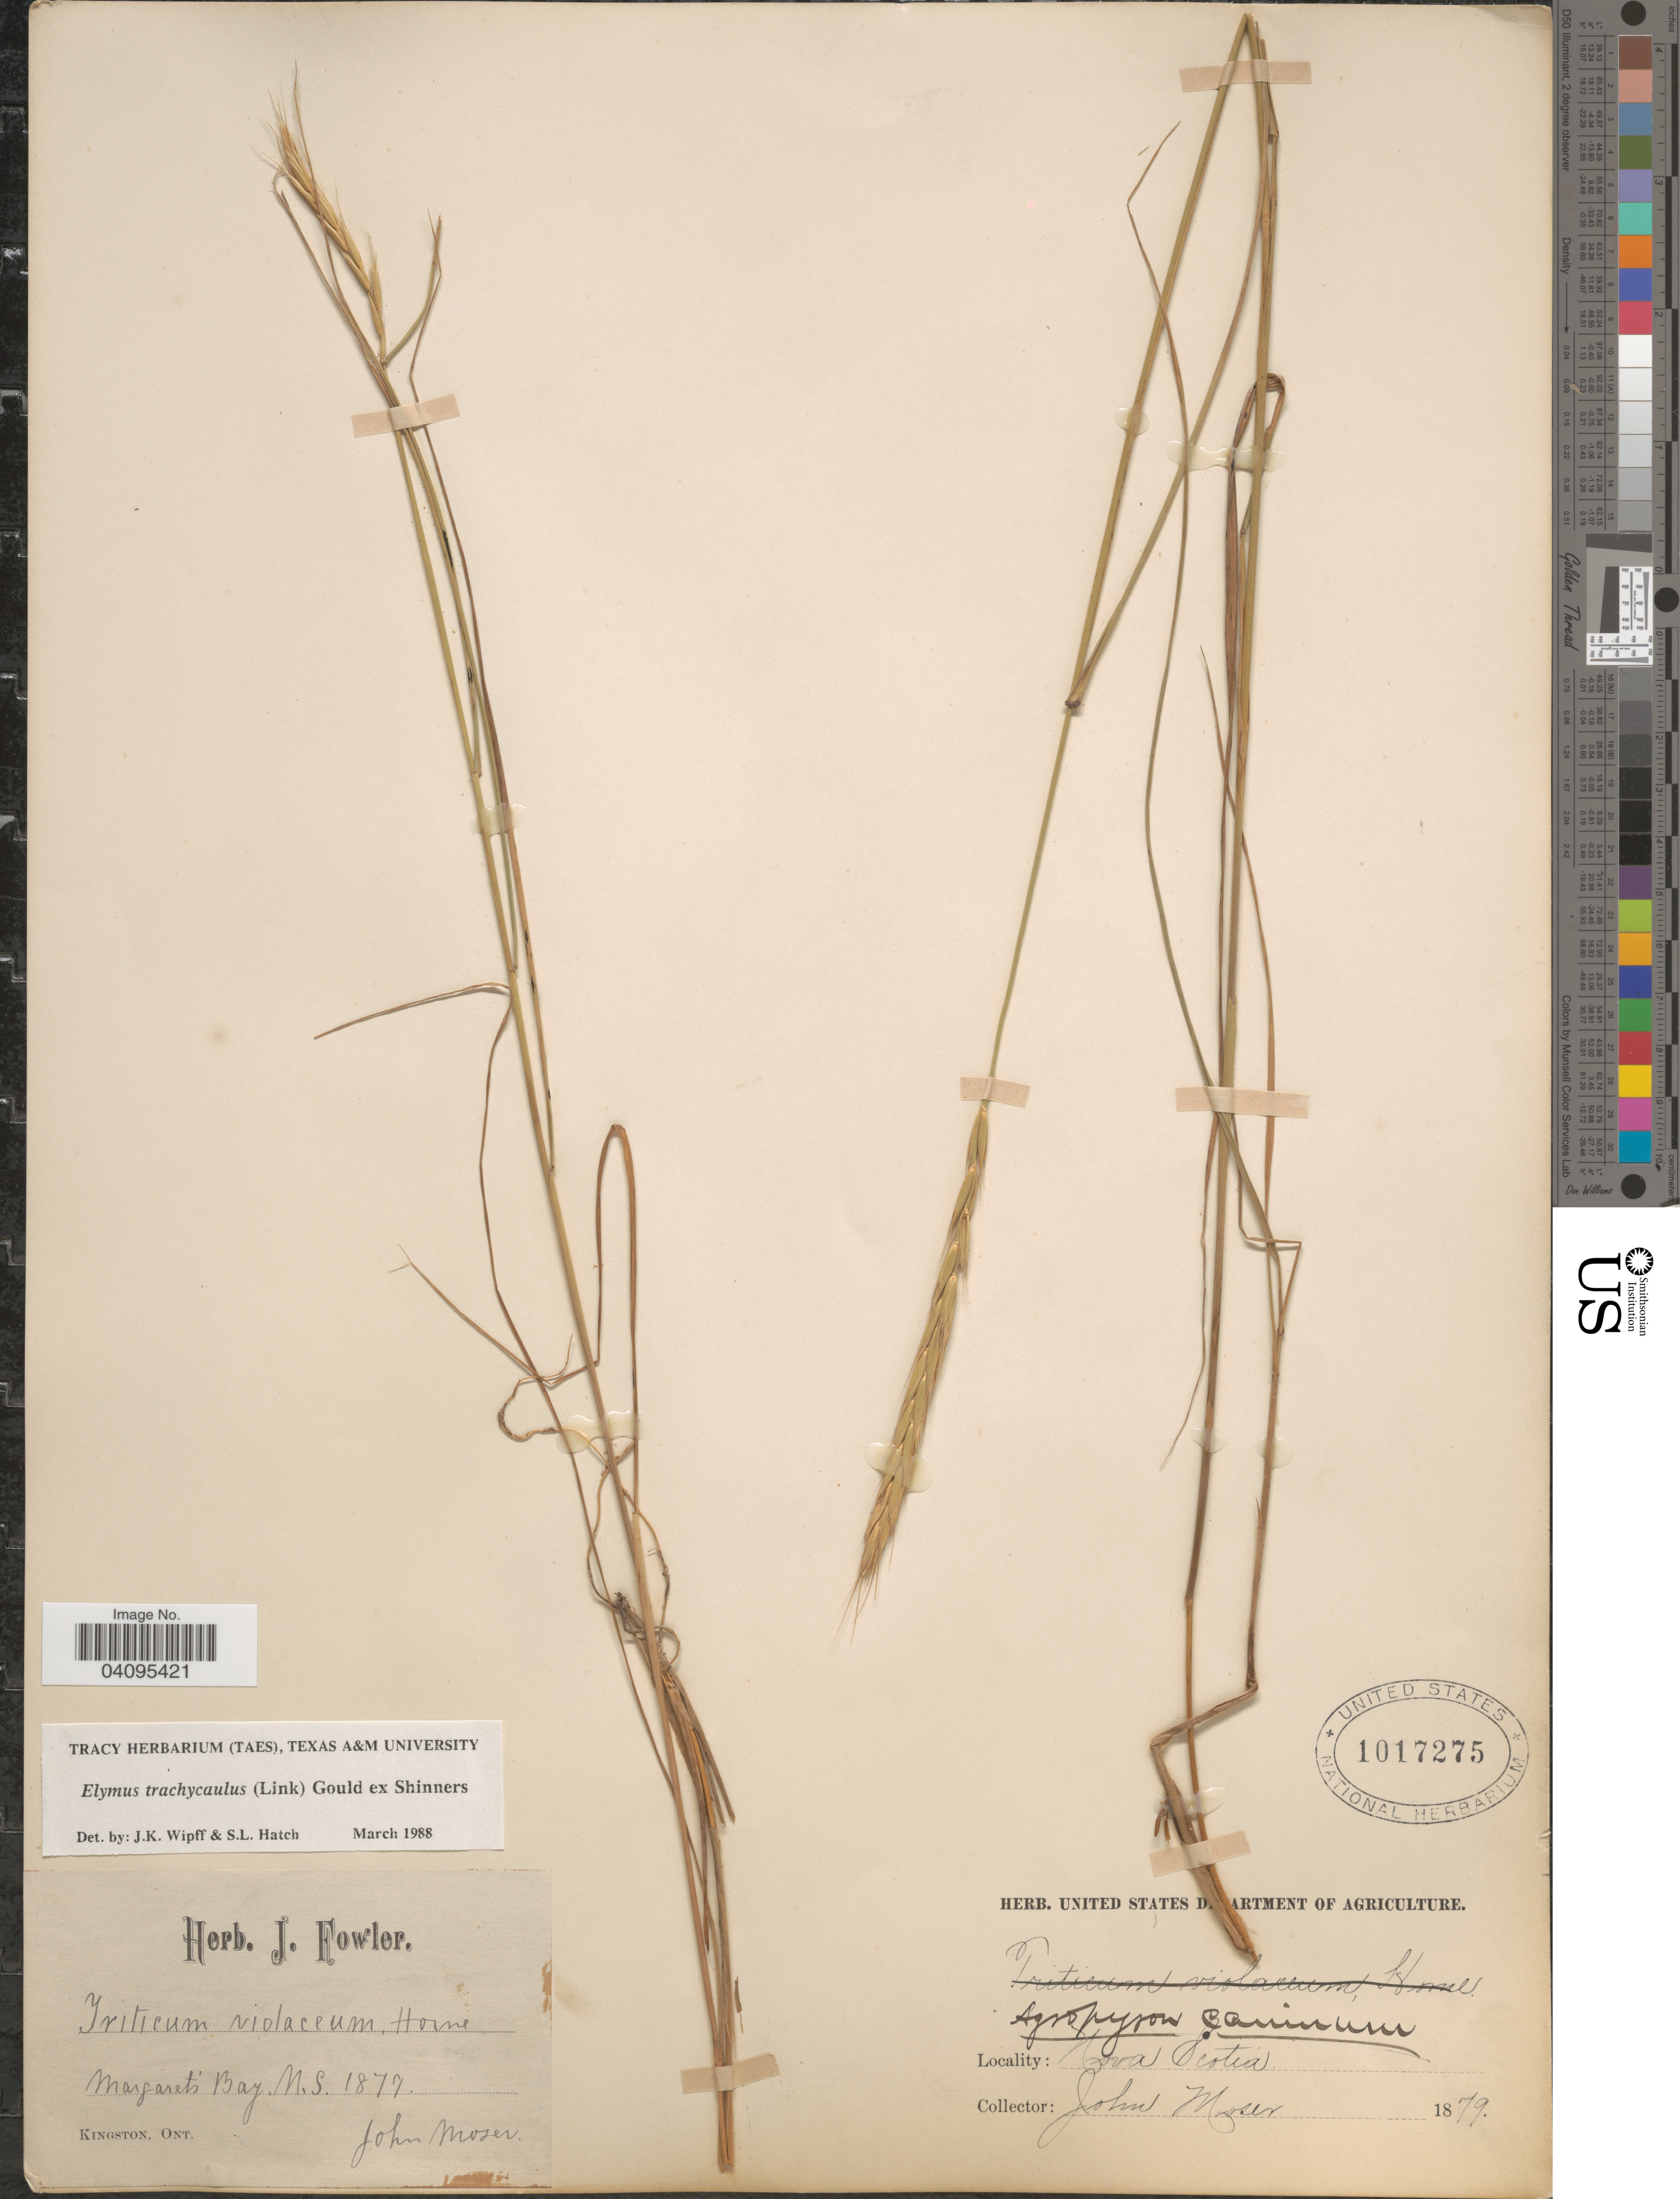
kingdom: Plantae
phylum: Tracheophyta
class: Liliopsida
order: Poales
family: Poaceae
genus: Elymus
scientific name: Elymus trachycaulus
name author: (Link) Gould ex Shinners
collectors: J. Moser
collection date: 1879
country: Canada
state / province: Nova Scotia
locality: Margaret's Bay.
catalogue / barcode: US 1017275